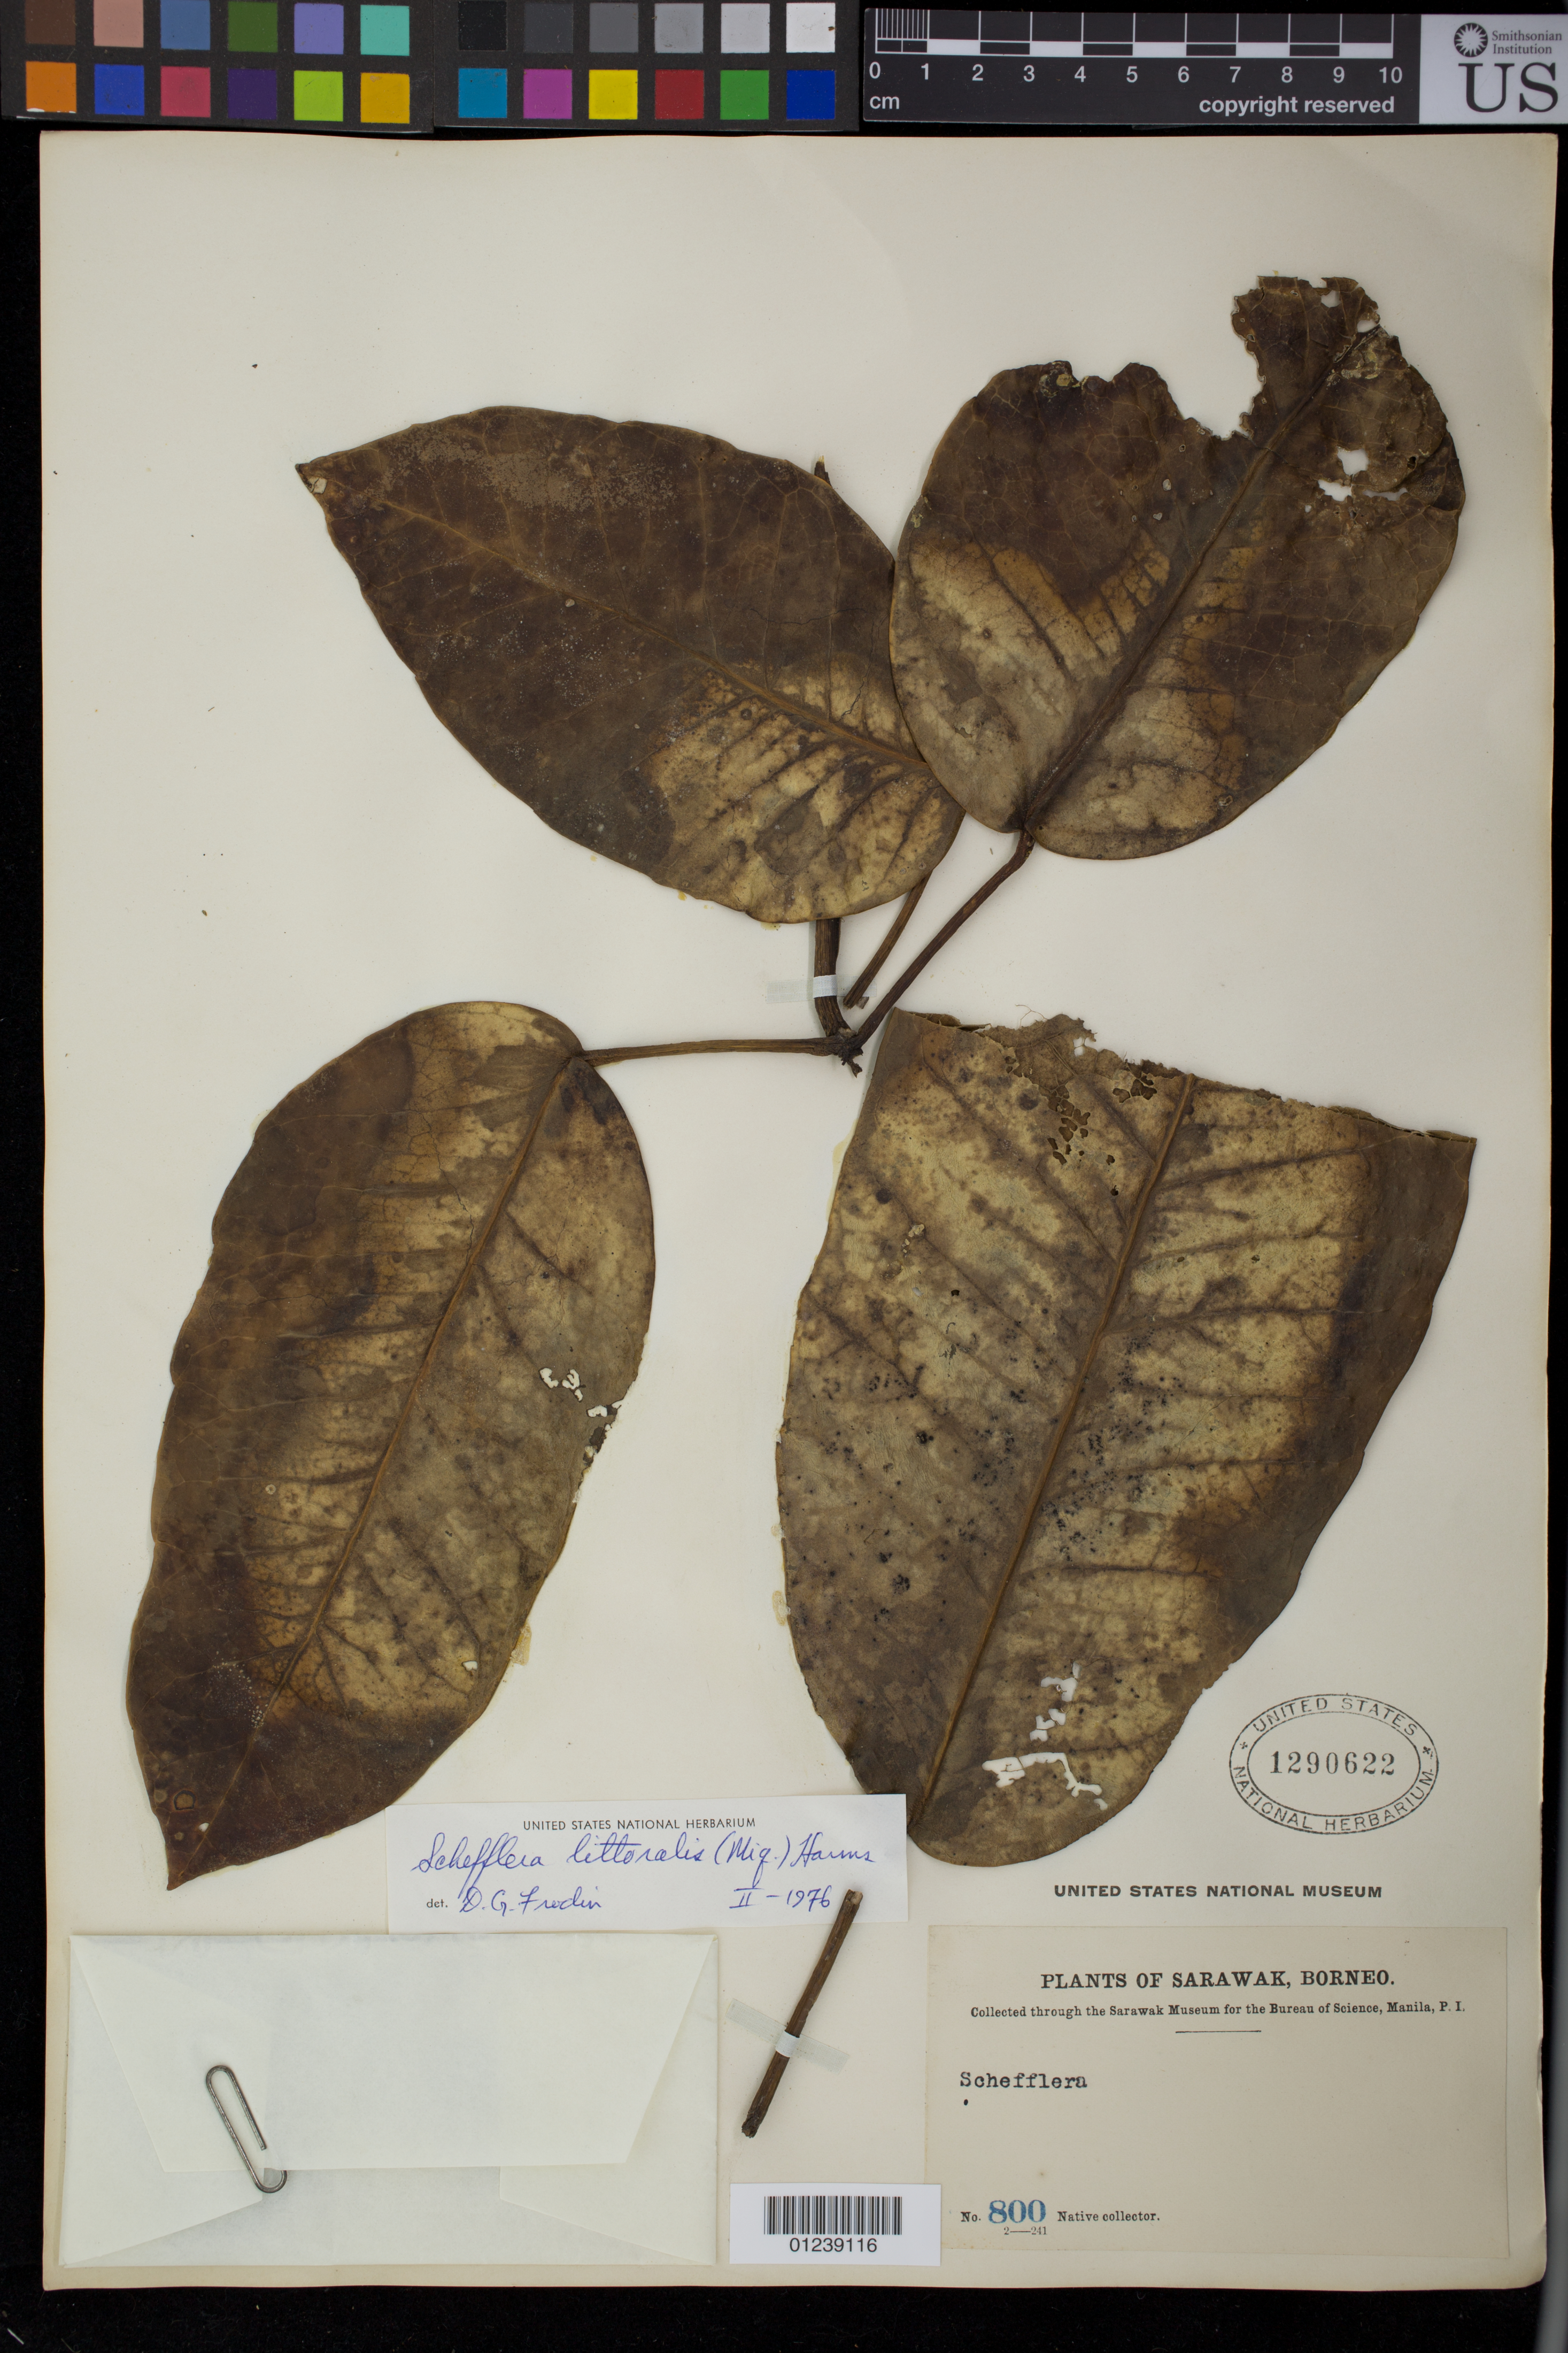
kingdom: Plantae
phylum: Tracheophyta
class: Magnoliopsida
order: Apiales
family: Araliaceae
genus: Heptapleurum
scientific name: Heptapleurum littorale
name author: (Miq.) Boerl.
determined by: Wagner, W. L., (BOT), Smithsonian Institution - National Museum of Natural History (UNITED STATES)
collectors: Native collector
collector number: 800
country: Malaysia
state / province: Sarawak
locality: Borneo.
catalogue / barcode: US 1290622